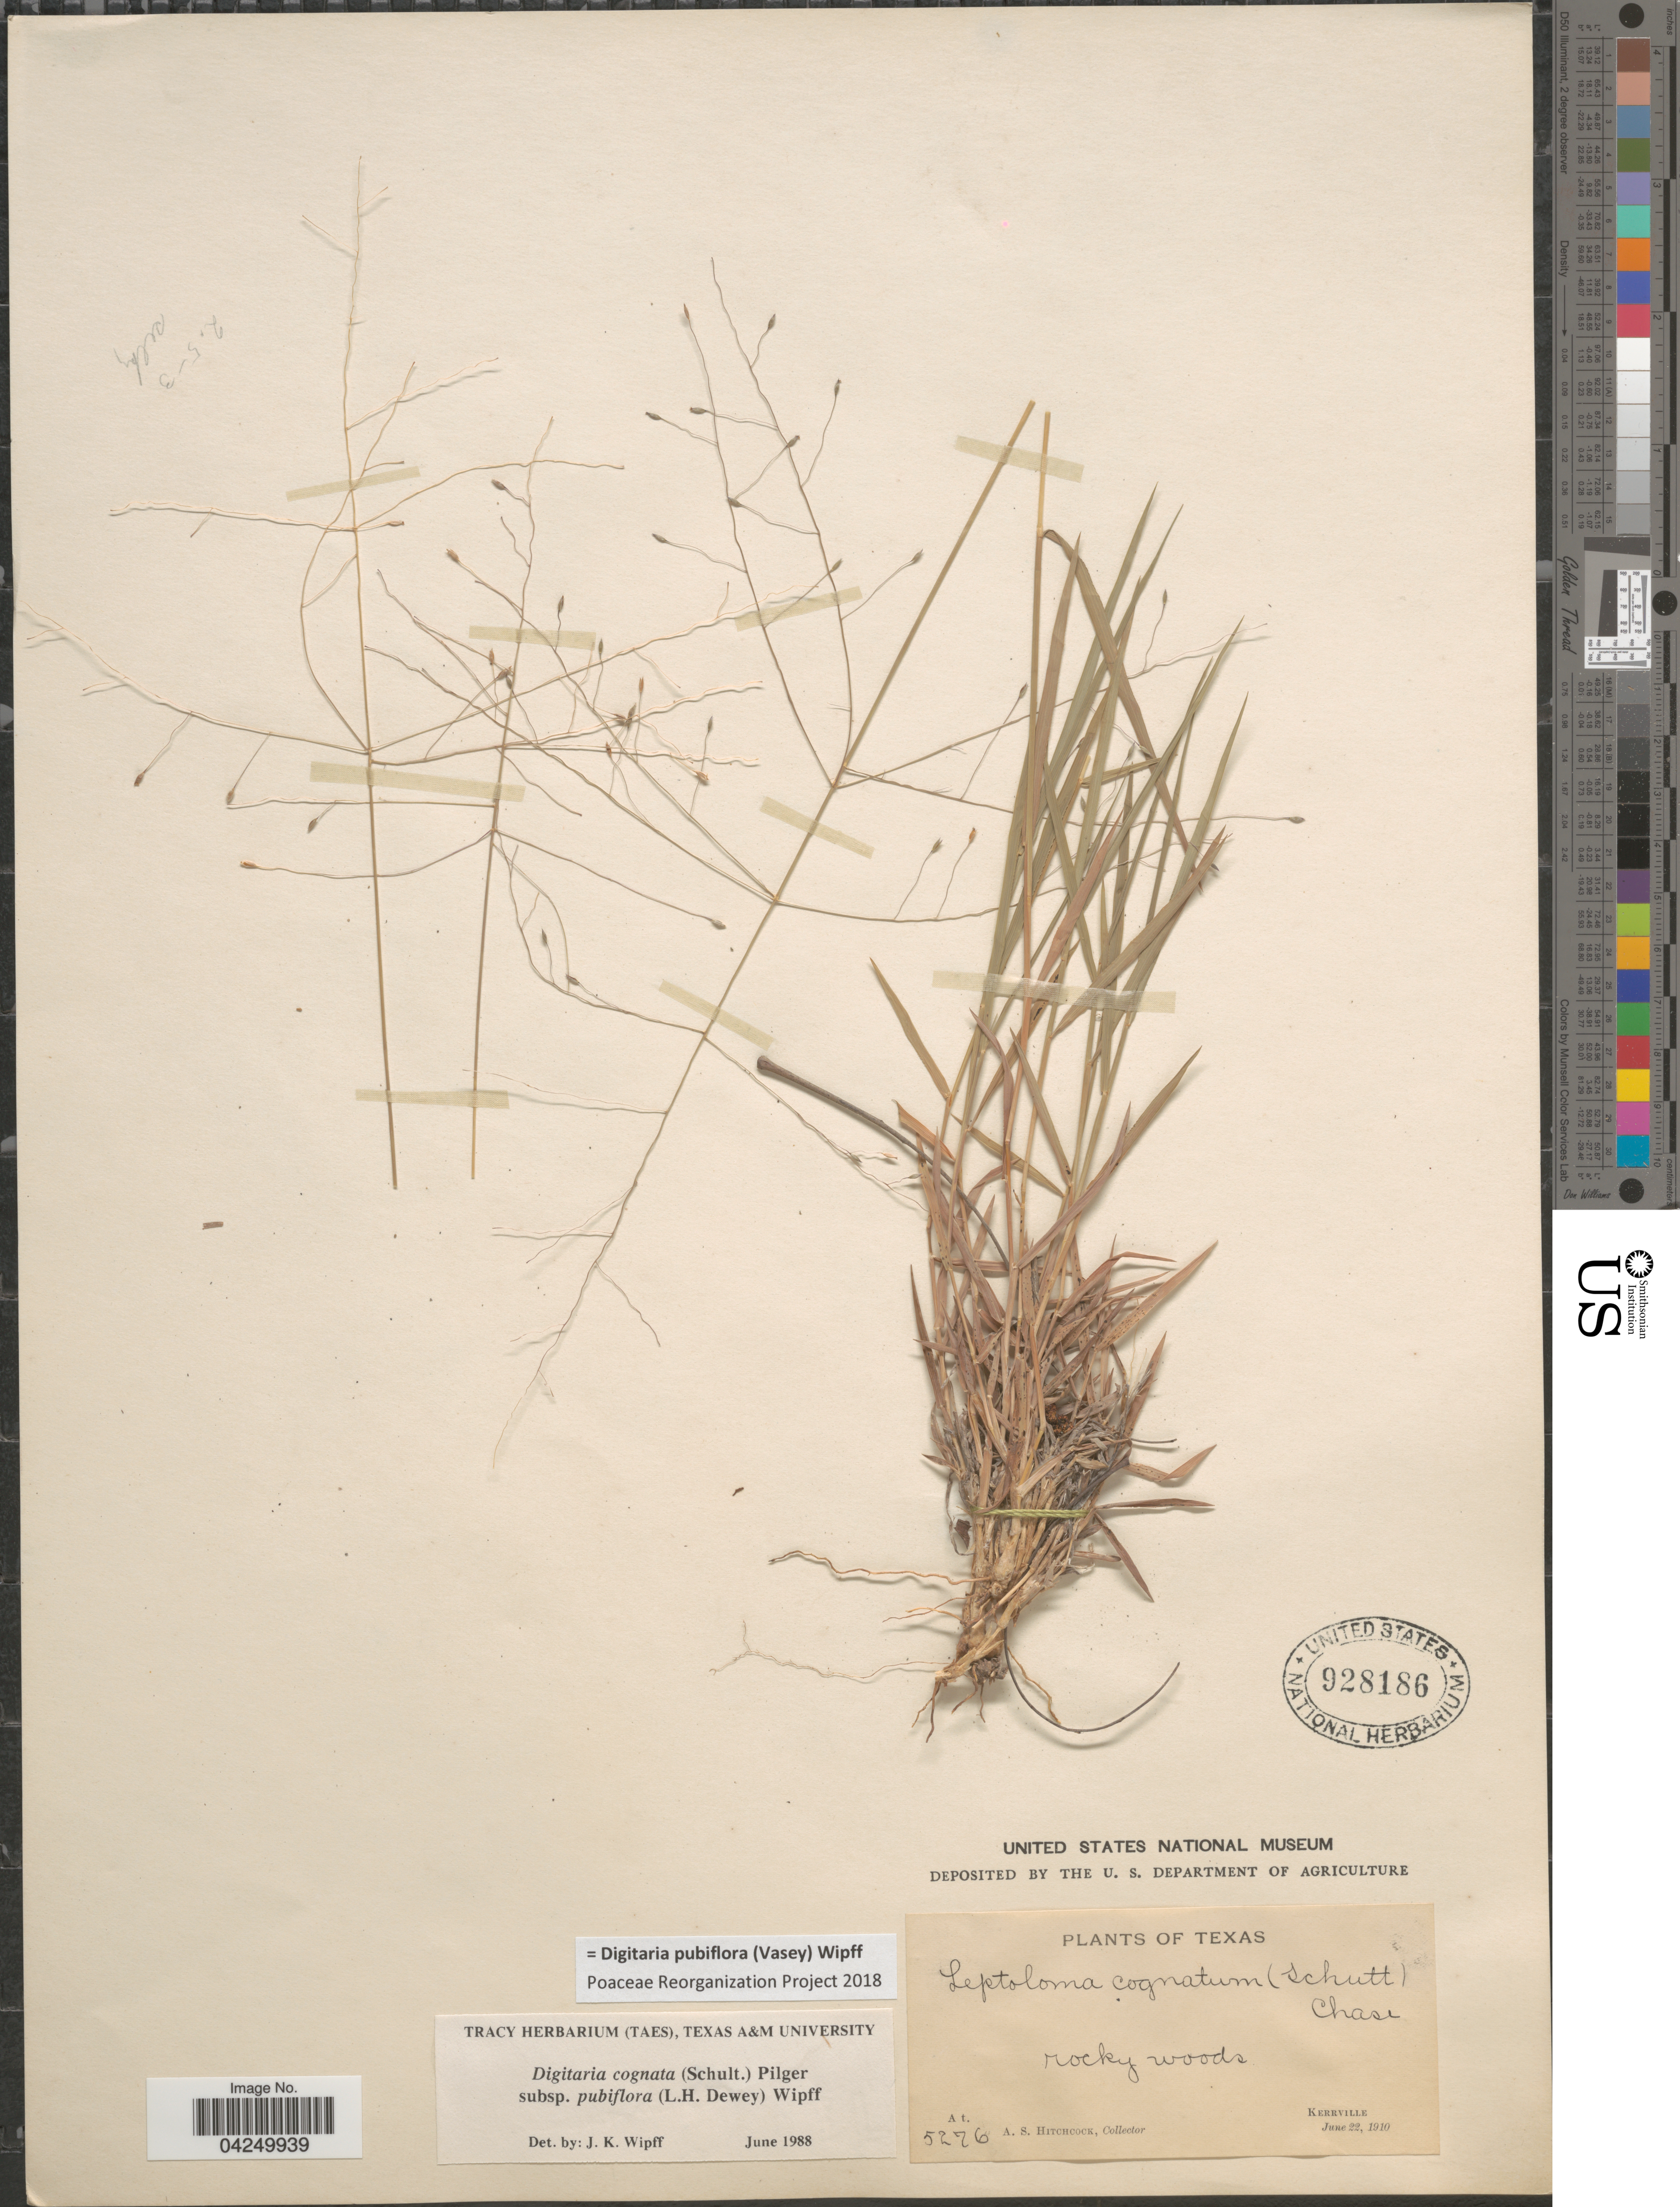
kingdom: Plantae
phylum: Tracheophyta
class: Liliopsida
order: Poales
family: Poaceae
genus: Digitaria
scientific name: Digitaria pubiflora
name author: (Vasey) Wipff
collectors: A. S. Hitchcock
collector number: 5276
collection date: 1910-06-22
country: United States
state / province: Texas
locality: Rocky woods. Kerrville.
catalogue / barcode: US 928186